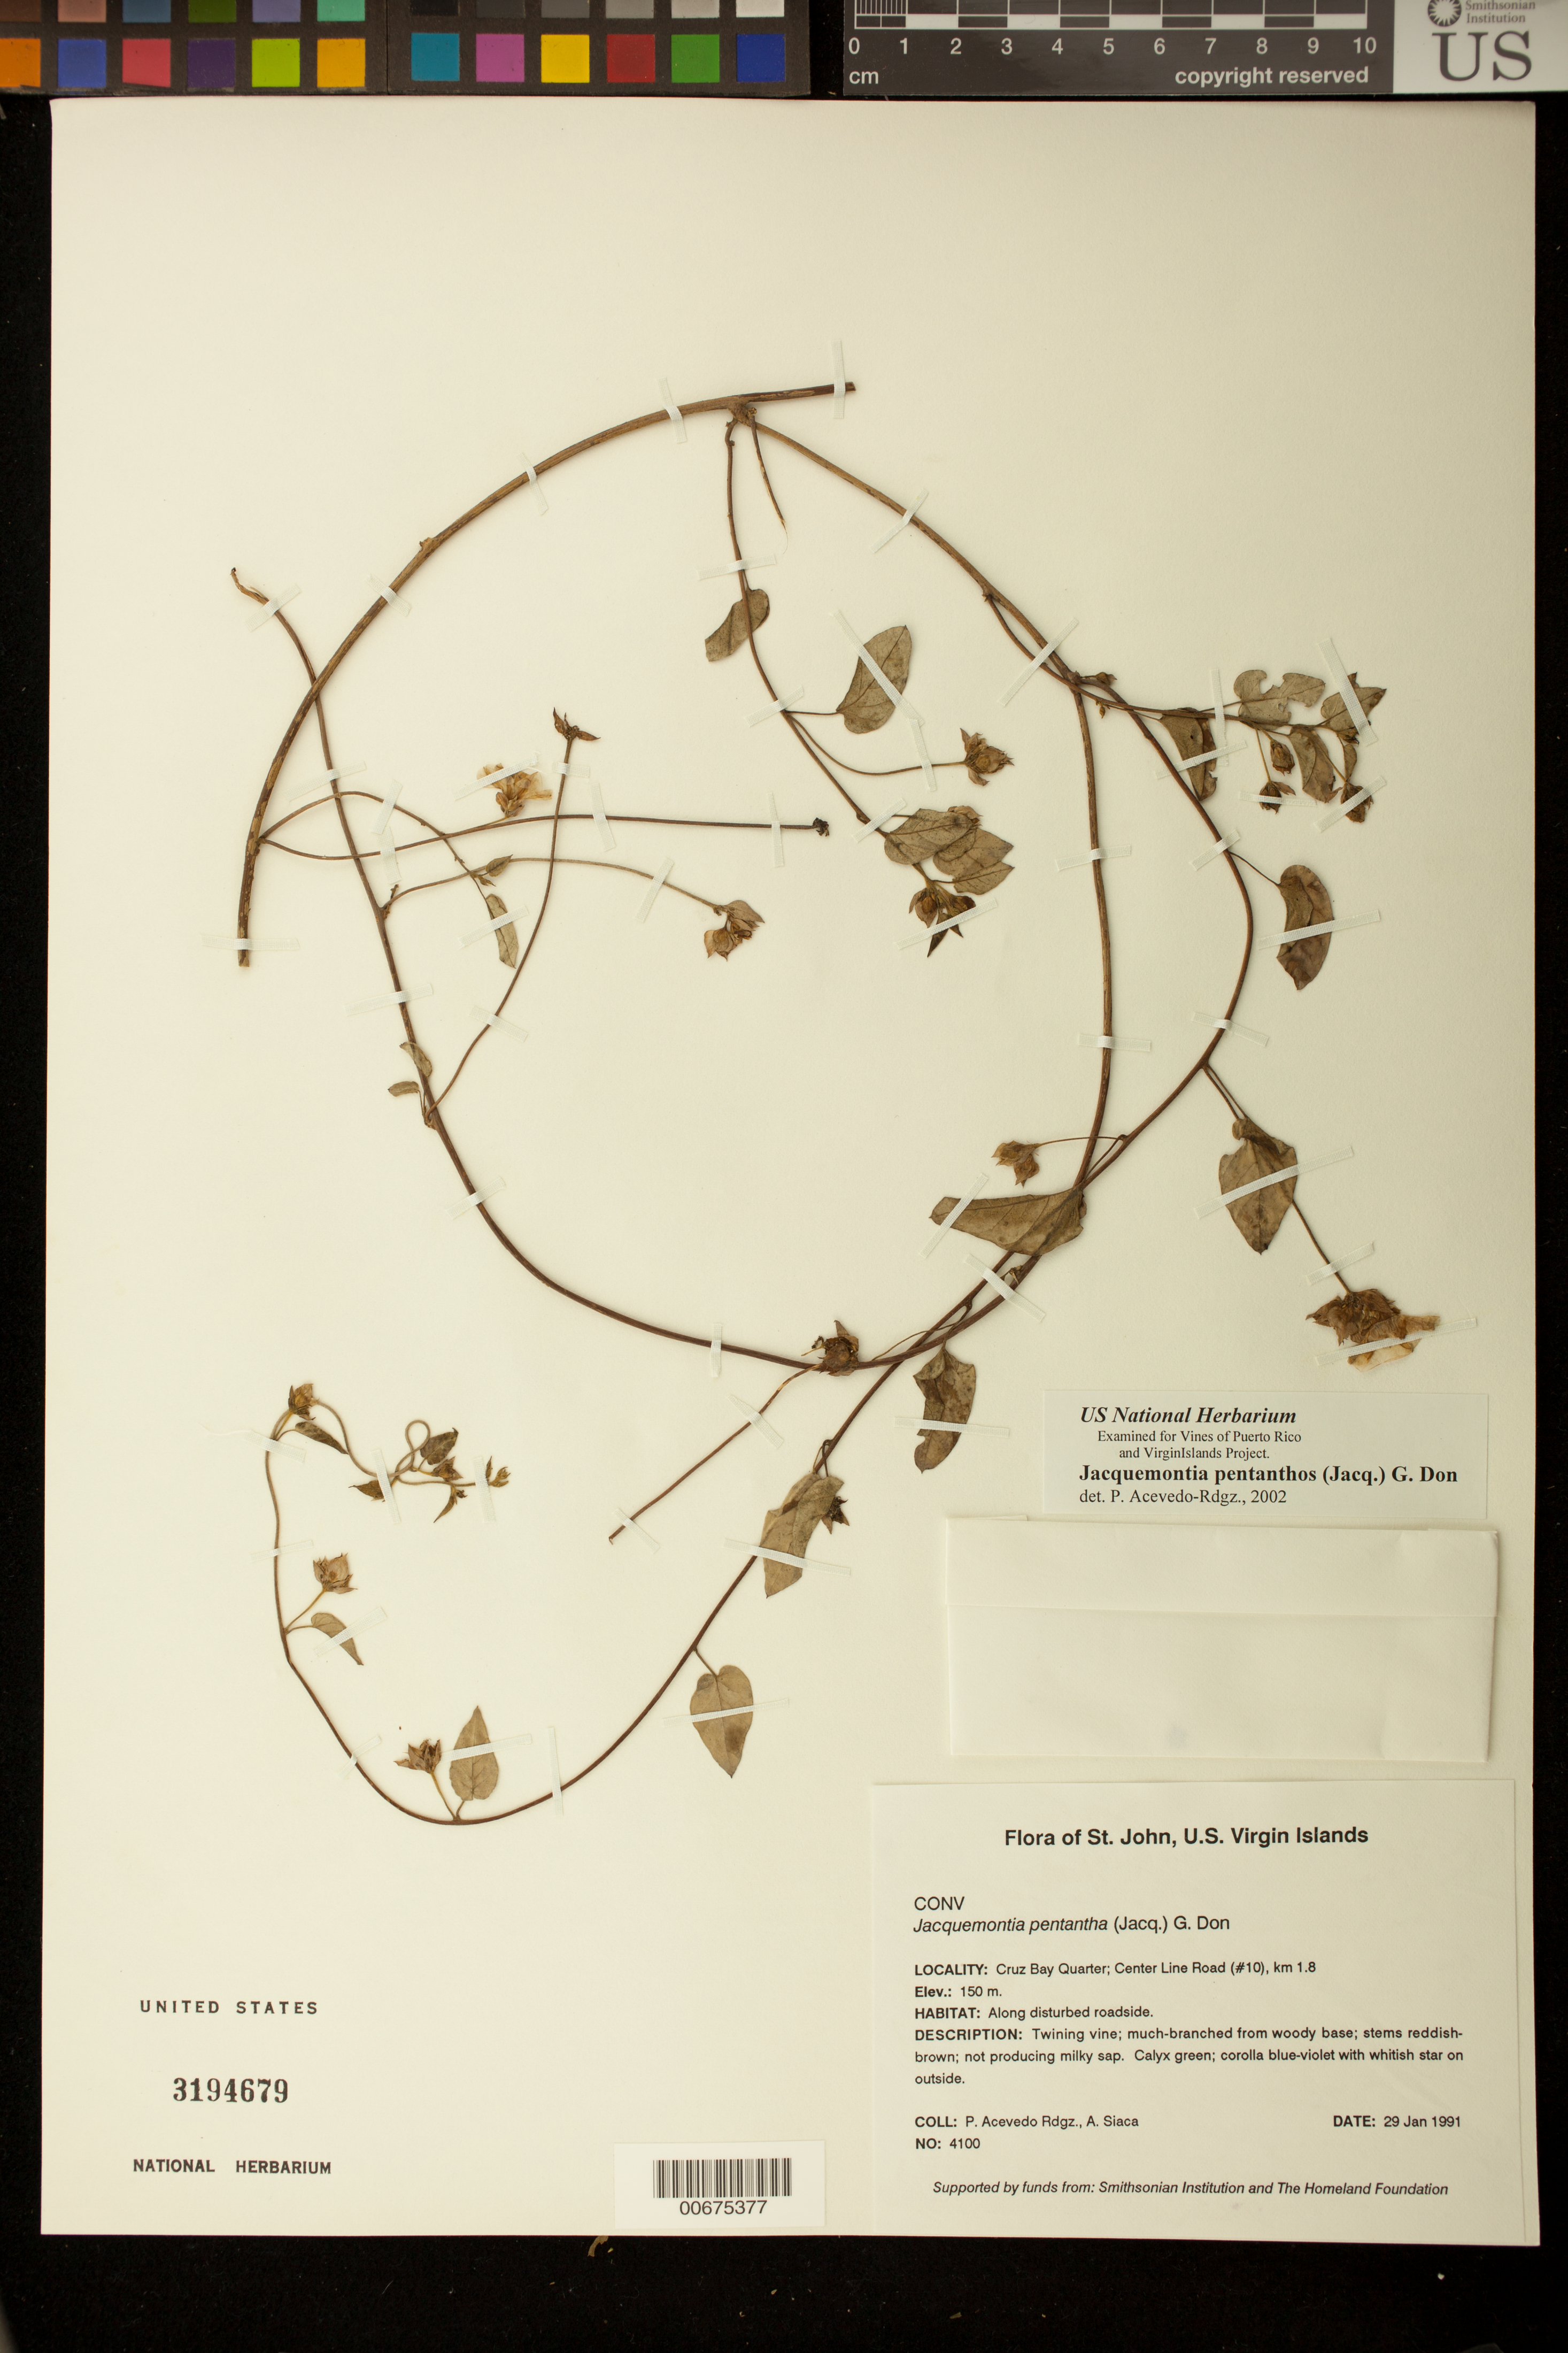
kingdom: Plantae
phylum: Tracheophyta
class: Magnoliopsida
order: Solanales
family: Convolvulaceae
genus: Jacquemontia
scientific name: Jacquemontia pentanthos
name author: (Jacq.) G. Don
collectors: P. Acevedo-Rodr. & A. Siaca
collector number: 4100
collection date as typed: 29 Jan 1991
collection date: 1991-01-29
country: U.S. Virgin Islands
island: St. John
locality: Cruz Bay Quarter; Center Line Road (#10), km 1.8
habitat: Along disturbed roadside.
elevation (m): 150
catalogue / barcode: US 3194679